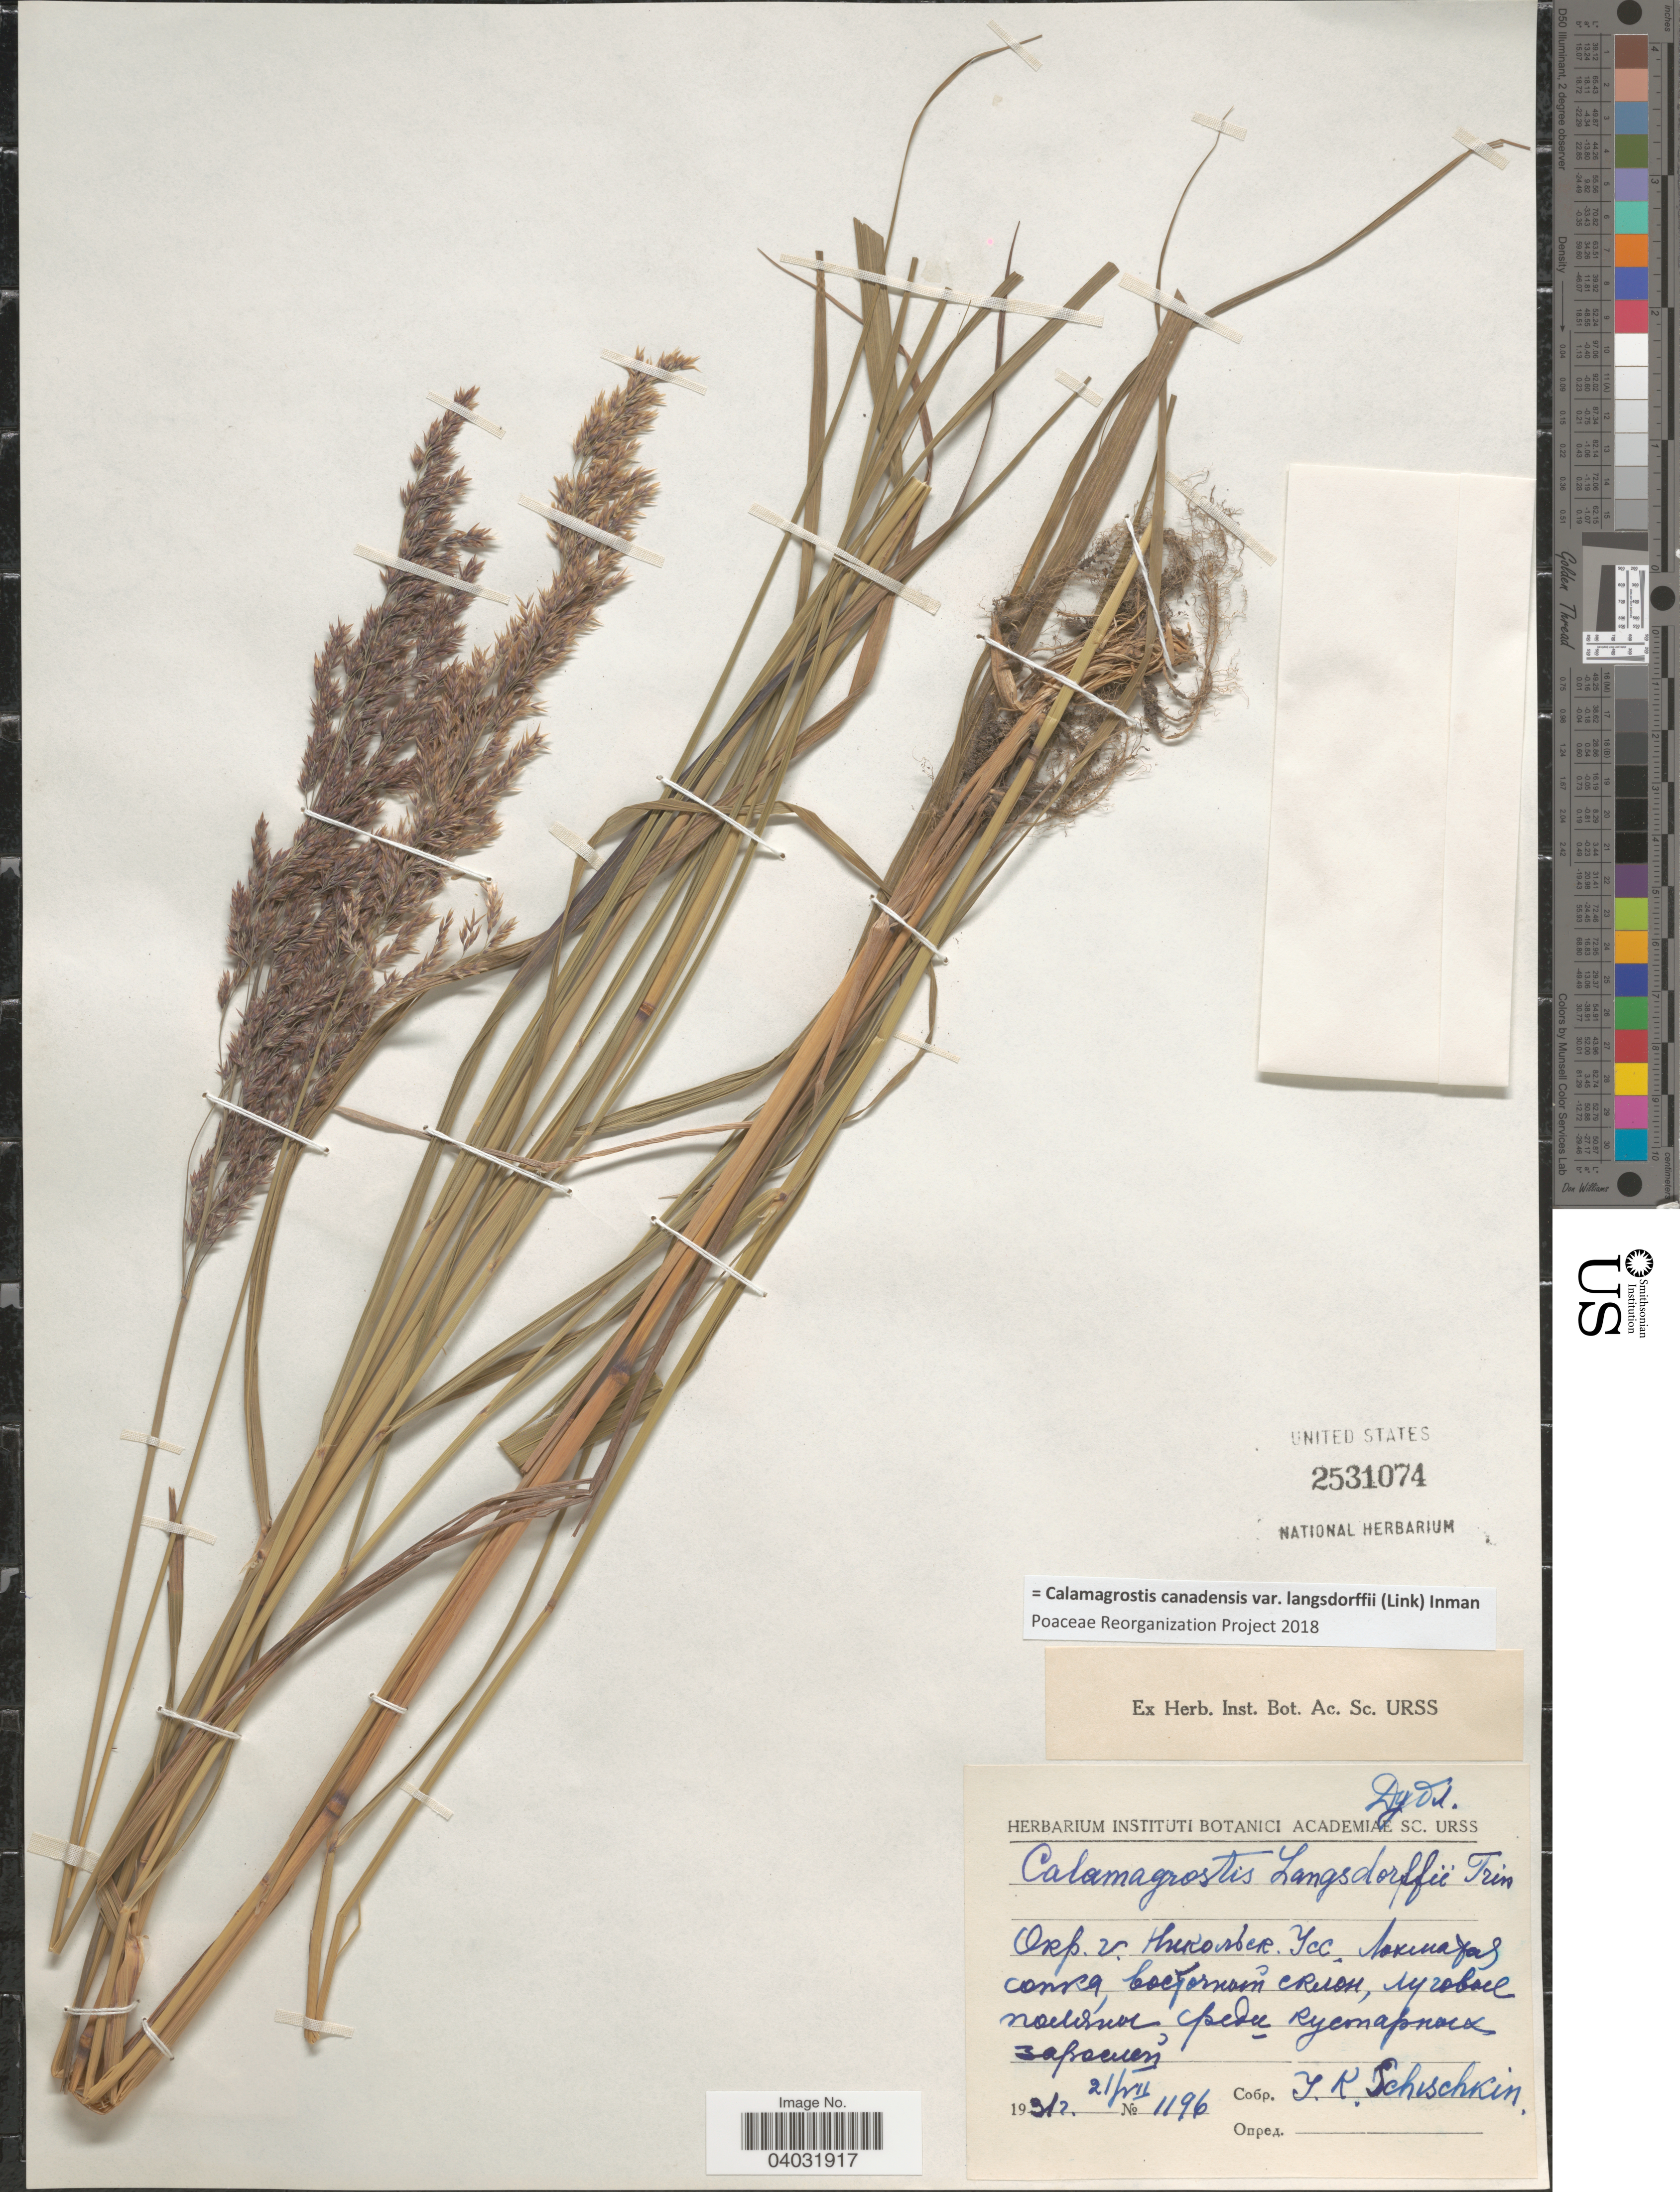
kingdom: Plantae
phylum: Tracheophyta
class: Liliopsida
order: Poales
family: Poaceae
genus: Calamagrostis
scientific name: Calamagrostis canadensis var. langsdorffii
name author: (Link) Inman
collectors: J. Schischkin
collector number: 1196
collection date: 1931-07-21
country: Russian Federation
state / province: Primorsky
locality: Nikolsk-Ussuriyskiy (now Ussuriysk), east slope of Mt. Lokhmataya Sopka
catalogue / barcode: US 2531074